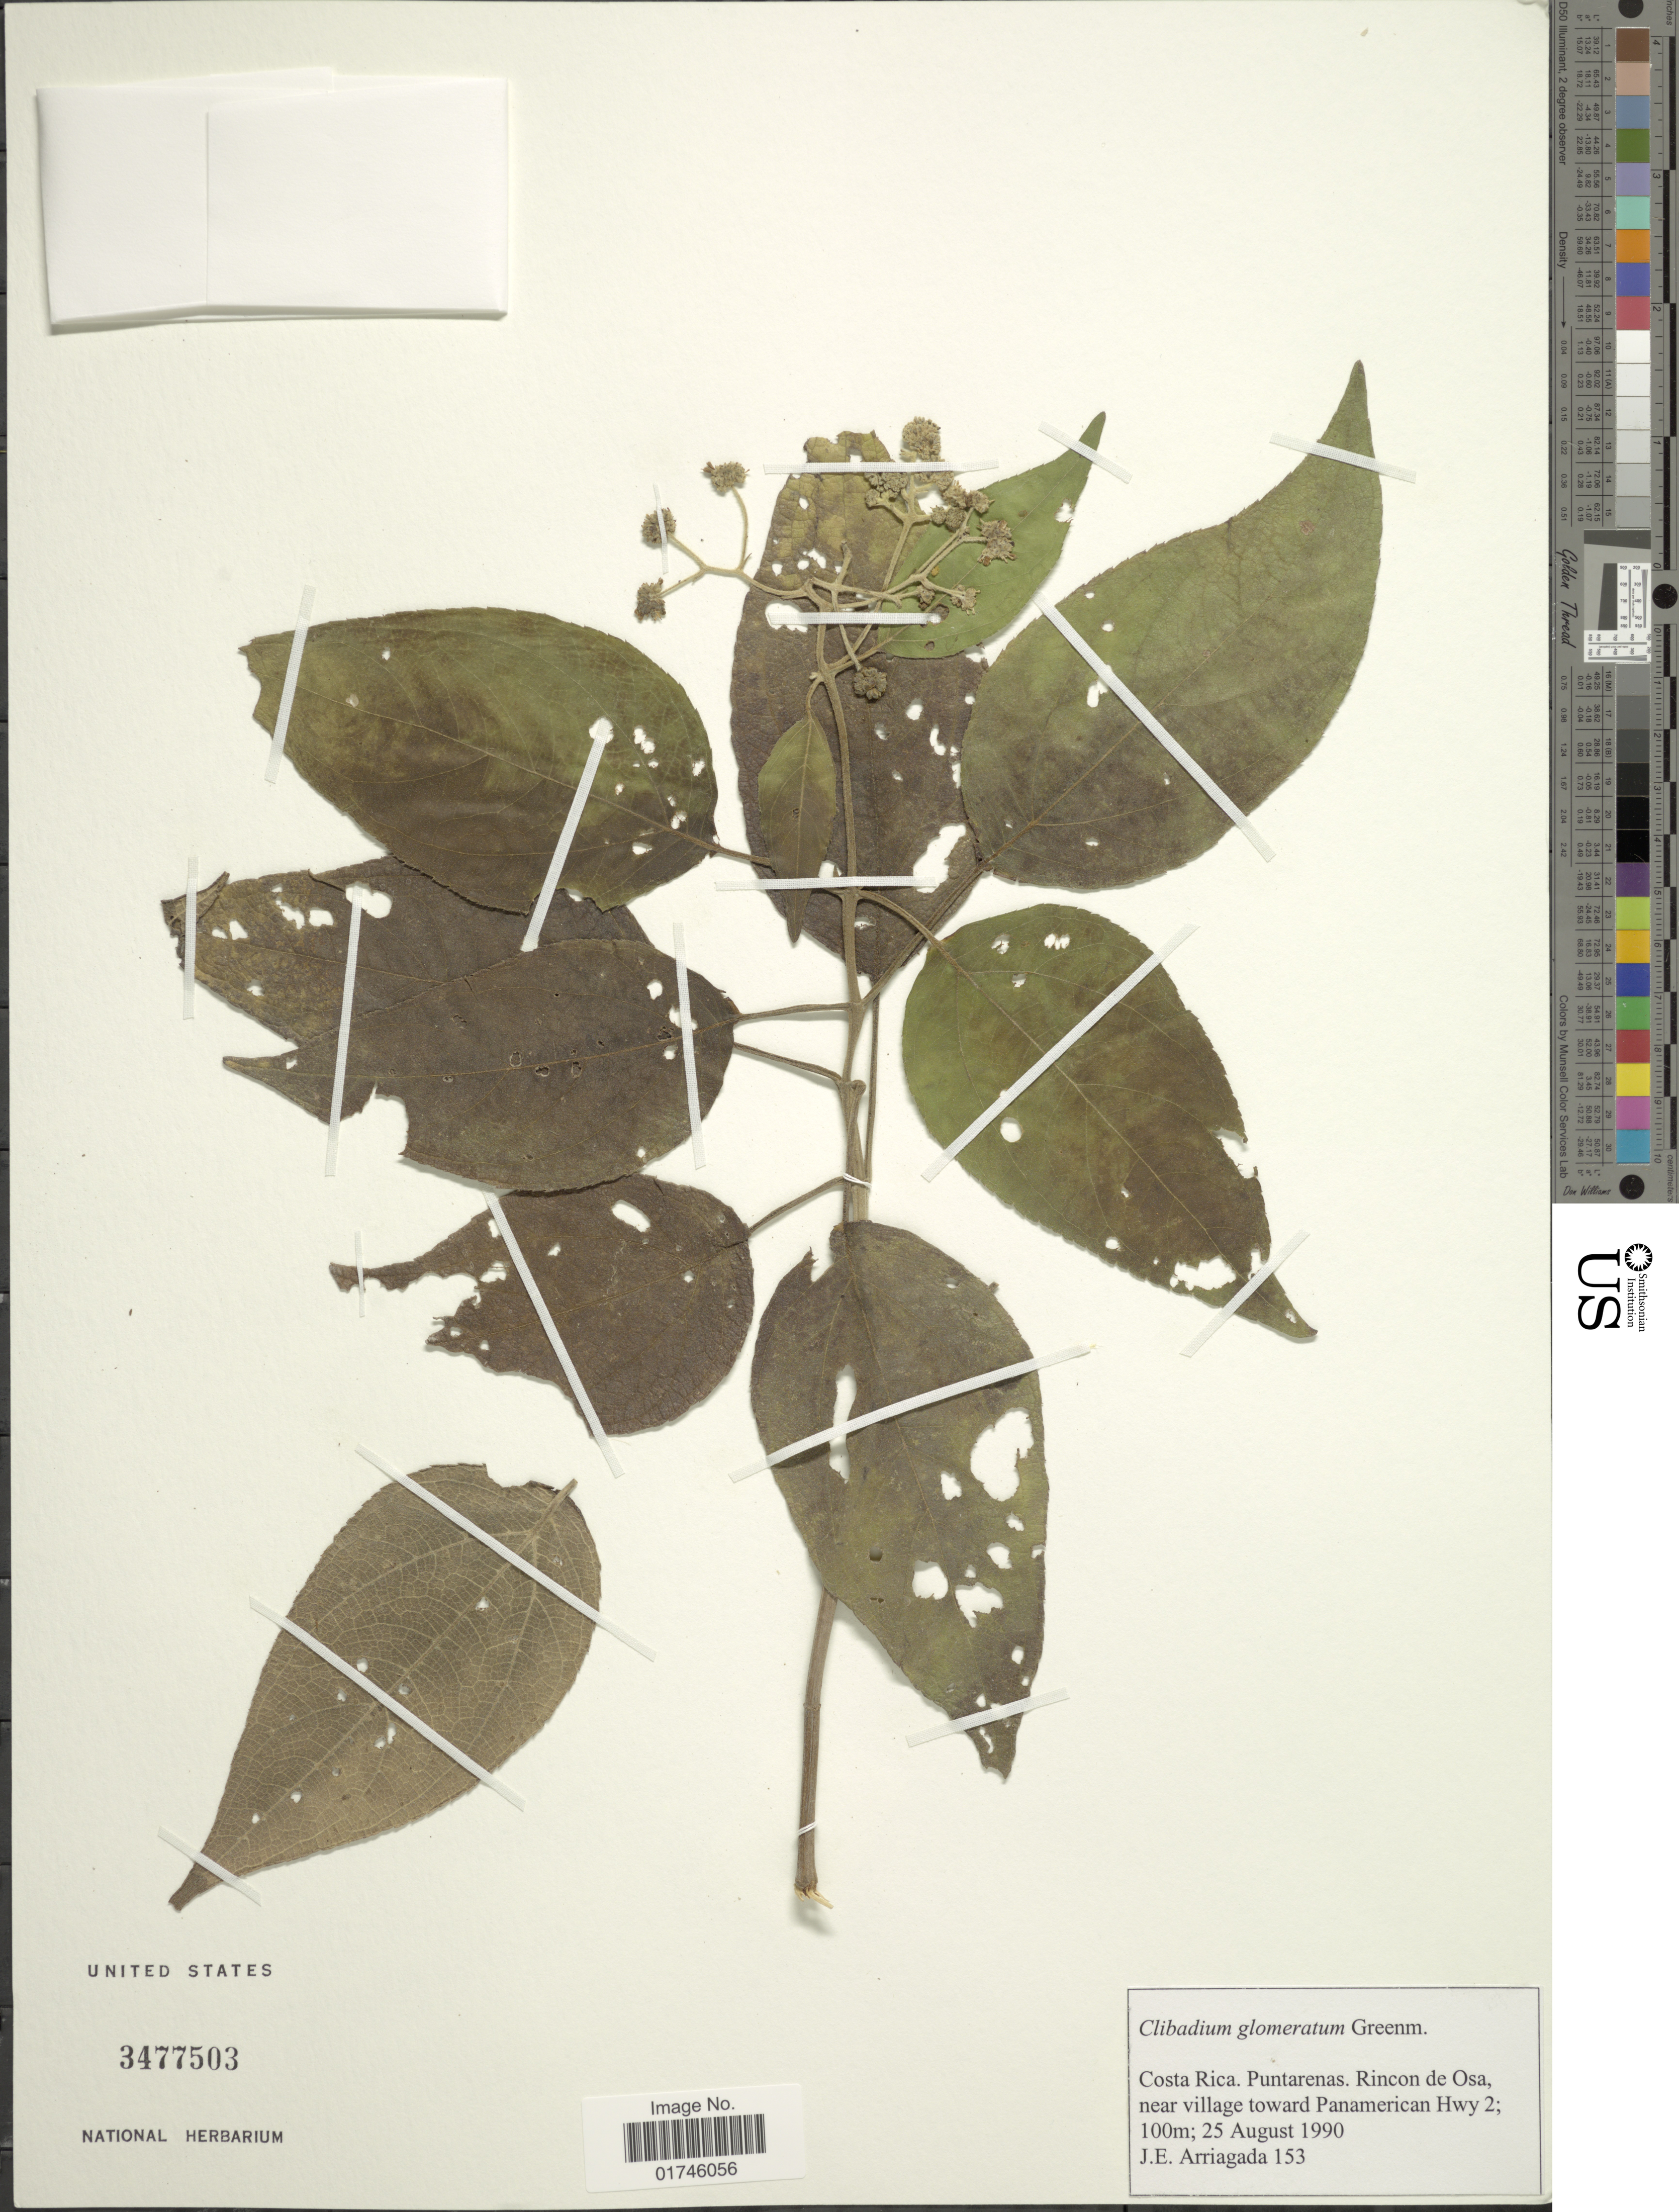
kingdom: Plantae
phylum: Tracheophyta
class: Magnoliopsida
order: Asterales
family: Asteraceae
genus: Clibadium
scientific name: Clibadium glomeratum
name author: Greenm.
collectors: J. Arriagada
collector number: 153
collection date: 1990-08-25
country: Costa Rica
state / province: Puntarenas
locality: Costa Rica, Puntarenas, Rincon de Osa, near village toward Panamerican Hwy 2.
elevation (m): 100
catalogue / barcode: US 3477503